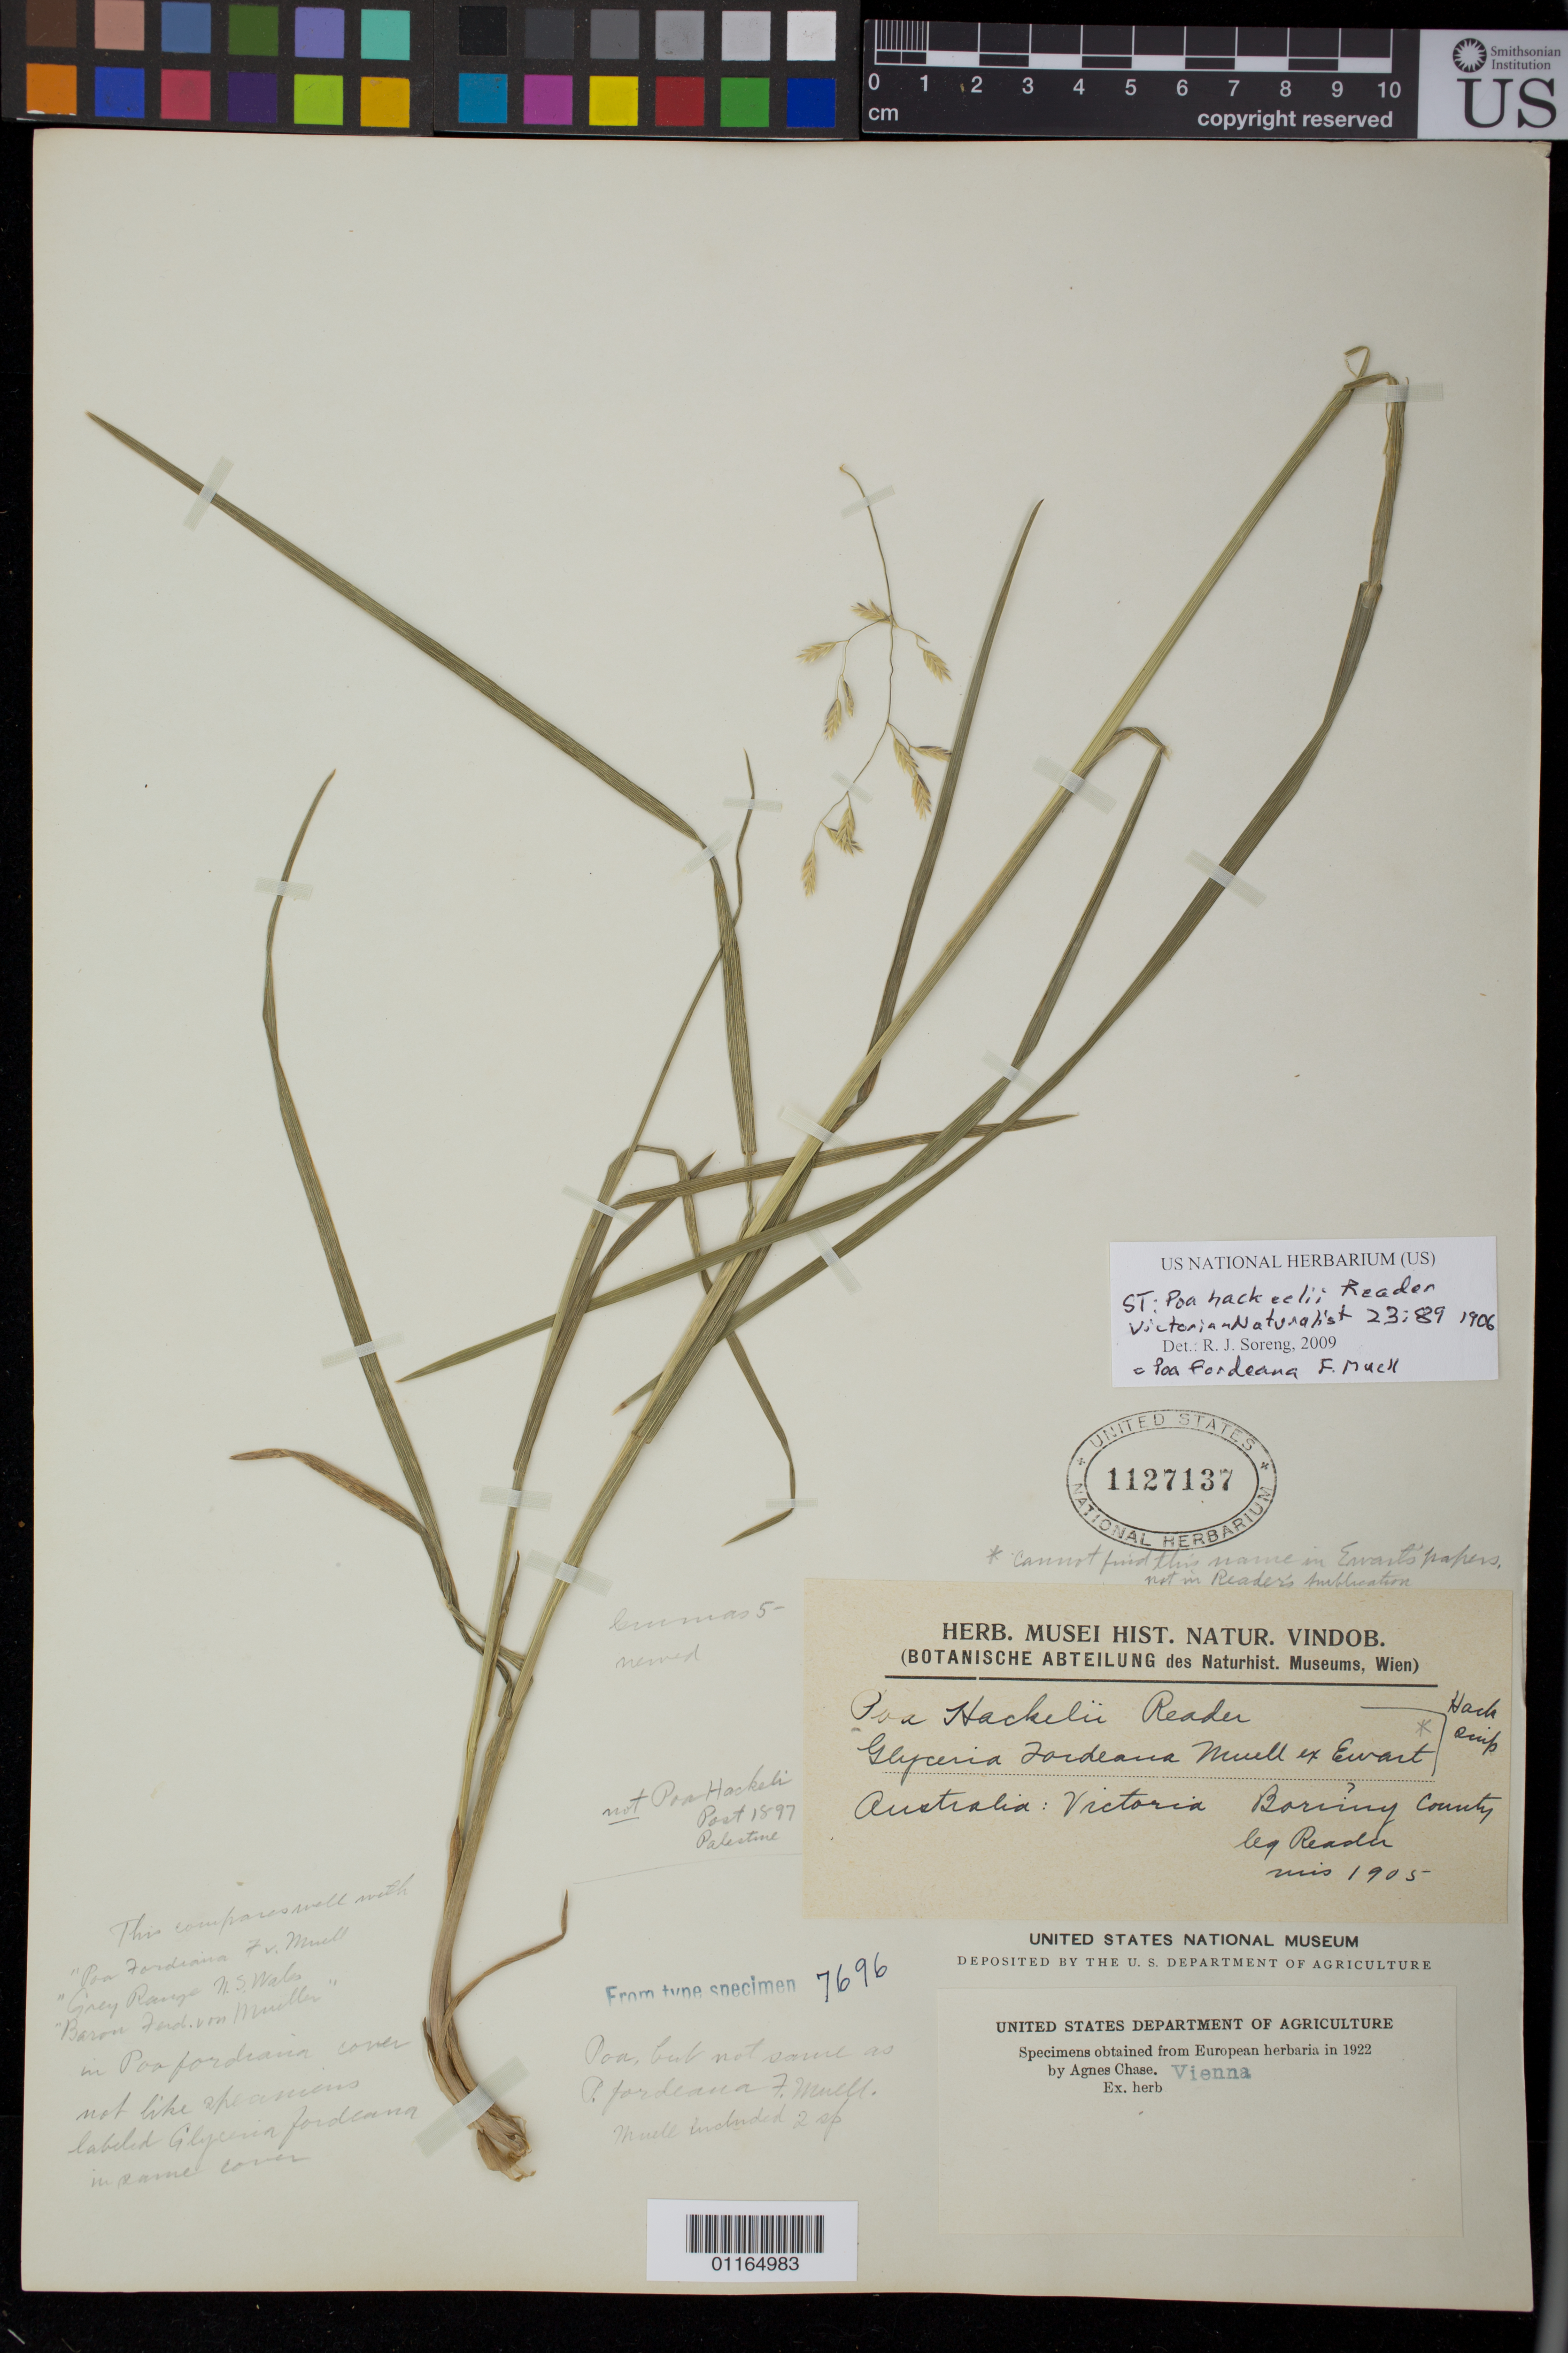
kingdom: Plantae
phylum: Tracheophyta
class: Liliopsida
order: Poales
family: Poaceae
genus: Poa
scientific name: Poa hackelii Reader, nom. illeg.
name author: Reader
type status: Syntype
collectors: F. Reader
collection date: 1905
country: Australia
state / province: Victoria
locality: Victoria, Borung County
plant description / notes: ex herb Vienna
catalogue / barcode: US 1127137